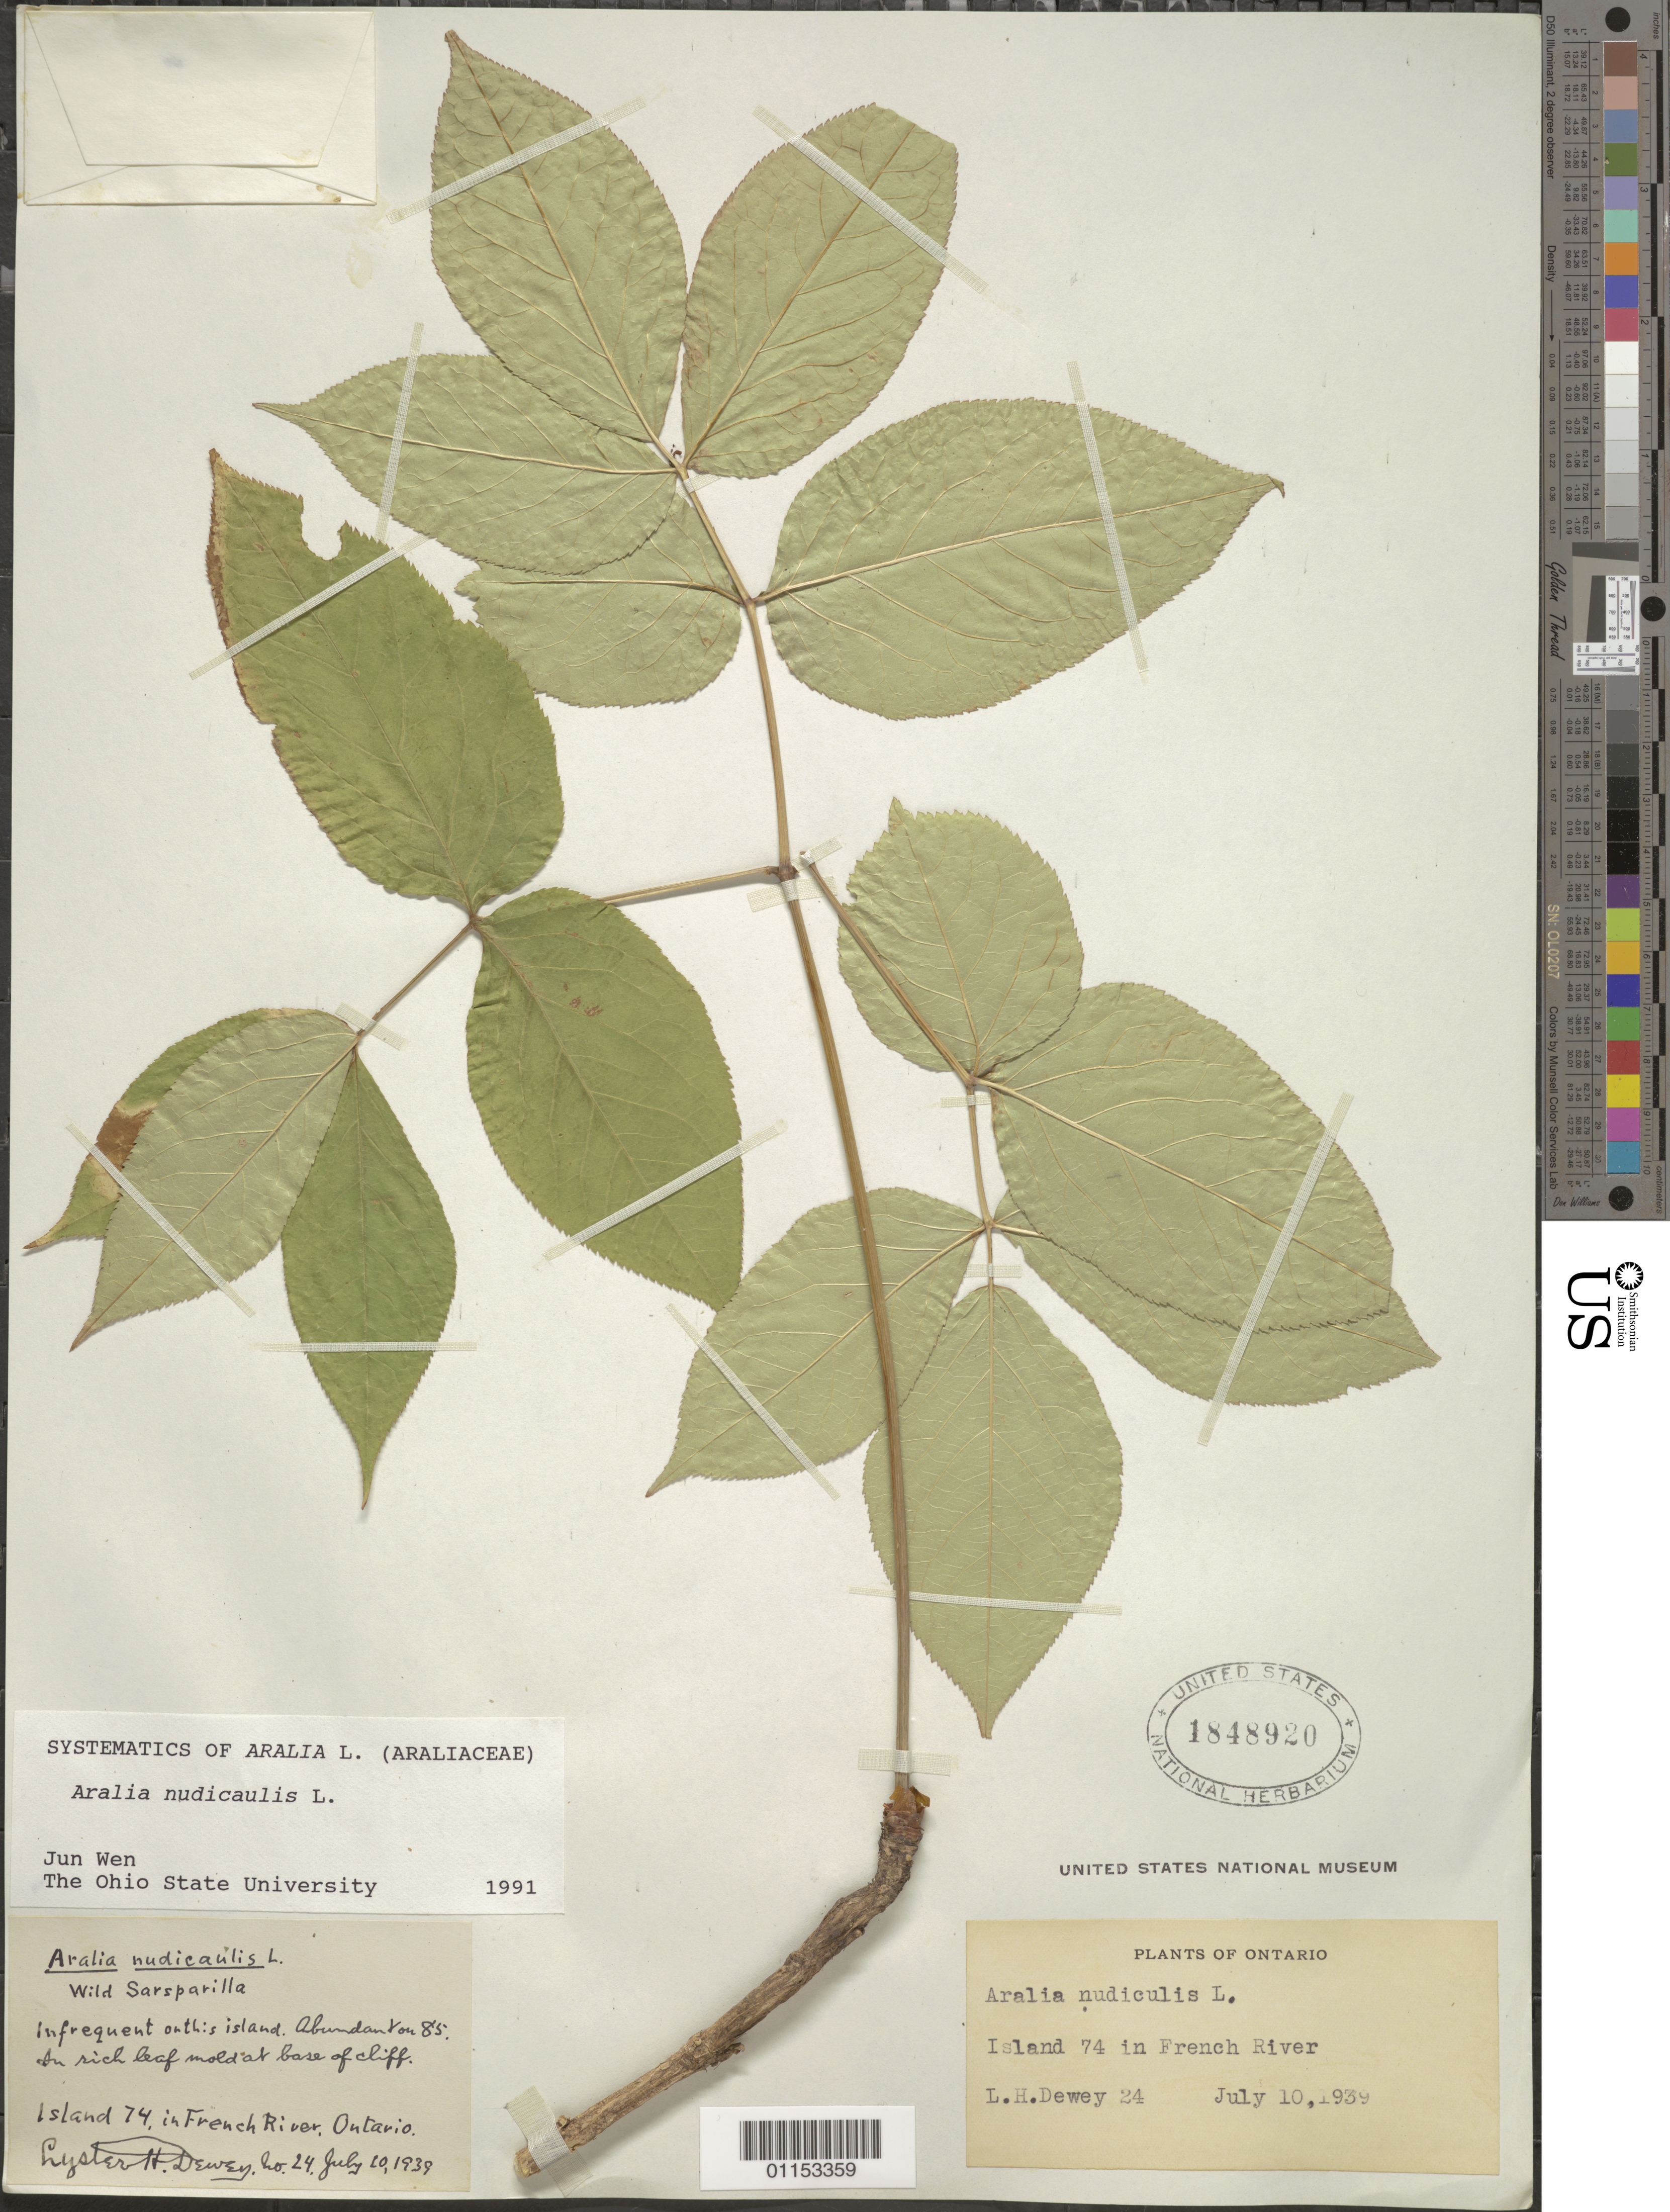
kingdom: Plantae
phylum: Tracheophyta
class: Magnoliopsida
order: Apiales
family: Araliaceae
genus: Aralia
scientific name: Aralia nudicaulis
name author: L.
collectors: L. H. Dewey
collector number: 24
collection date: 1939-07-10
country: Canada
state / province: Ontario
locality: Island 74 in French River.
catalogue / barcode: US 1848920